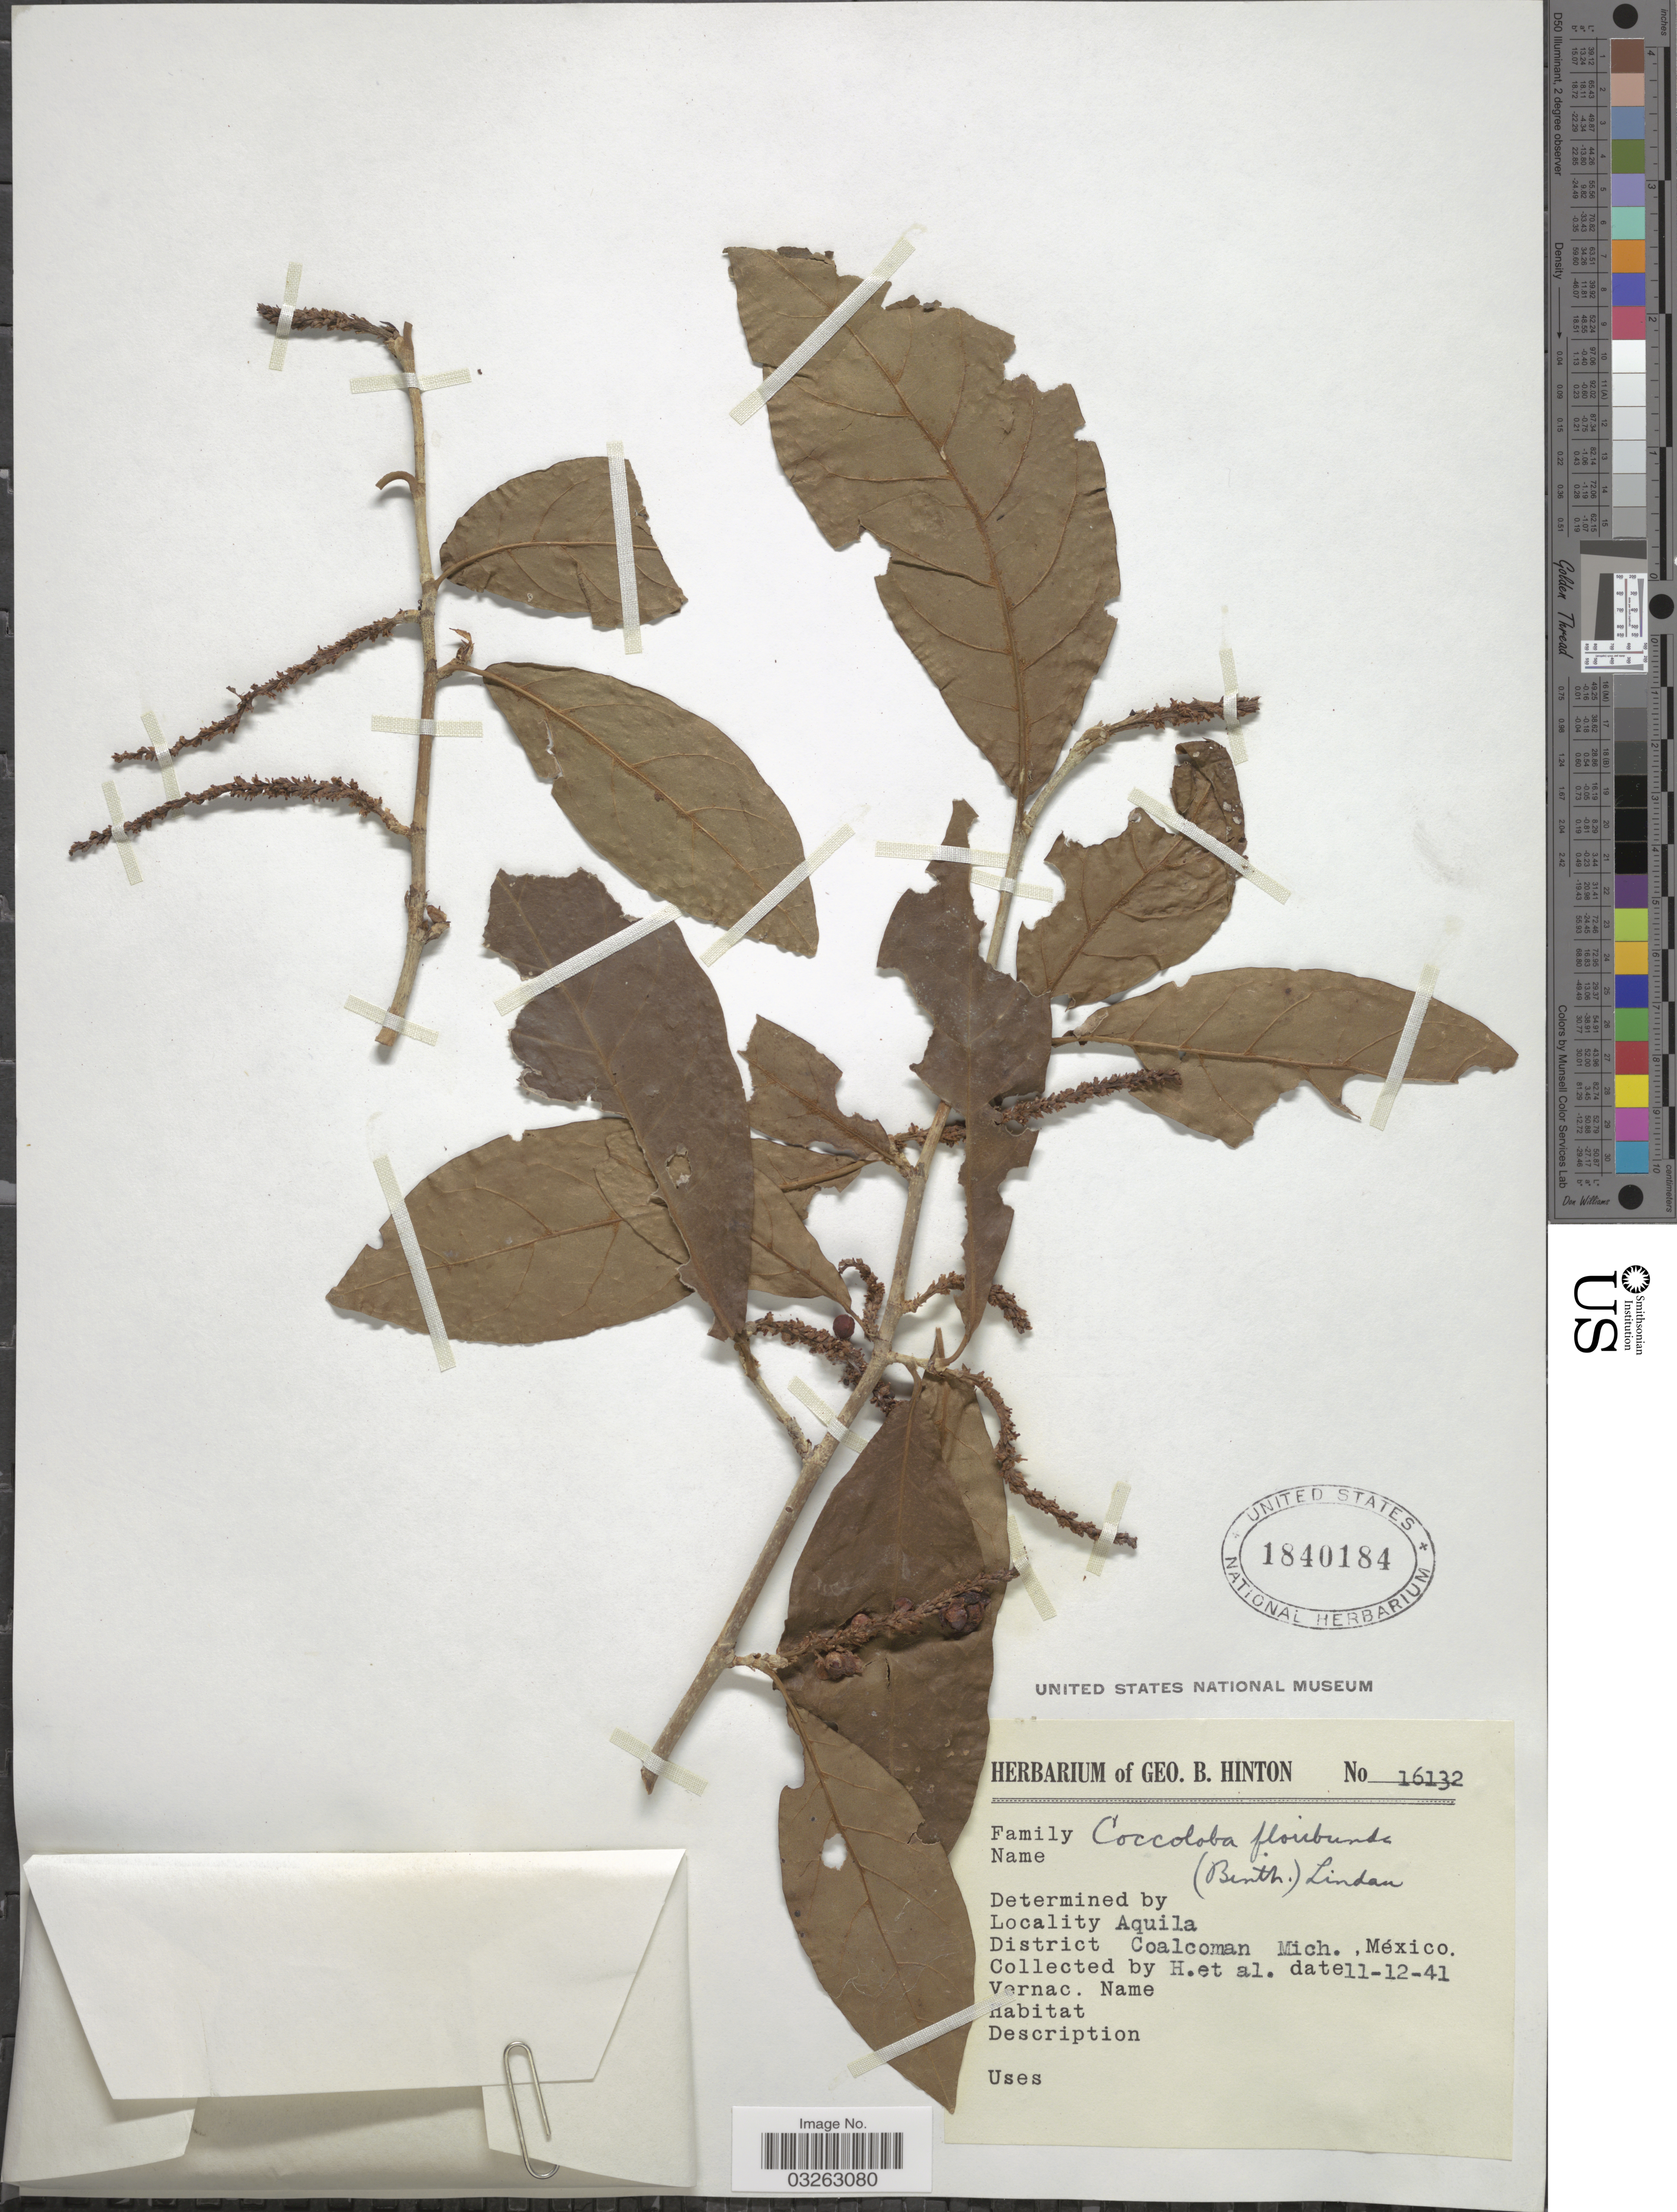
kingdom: Plantae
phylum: Tracheophyta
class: Magnoliopsida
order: Caryophyllales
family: Polygonaceae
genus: Coccoloba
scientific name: Coccoloba venosa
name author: L.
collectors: G. B. Hinton & et al.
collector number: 16132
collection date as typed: Transcribed d/m/y: 11/12/41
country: Mexico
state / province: Michoacán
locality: Aquila, District Coalcoman.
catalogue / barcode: US 1840184